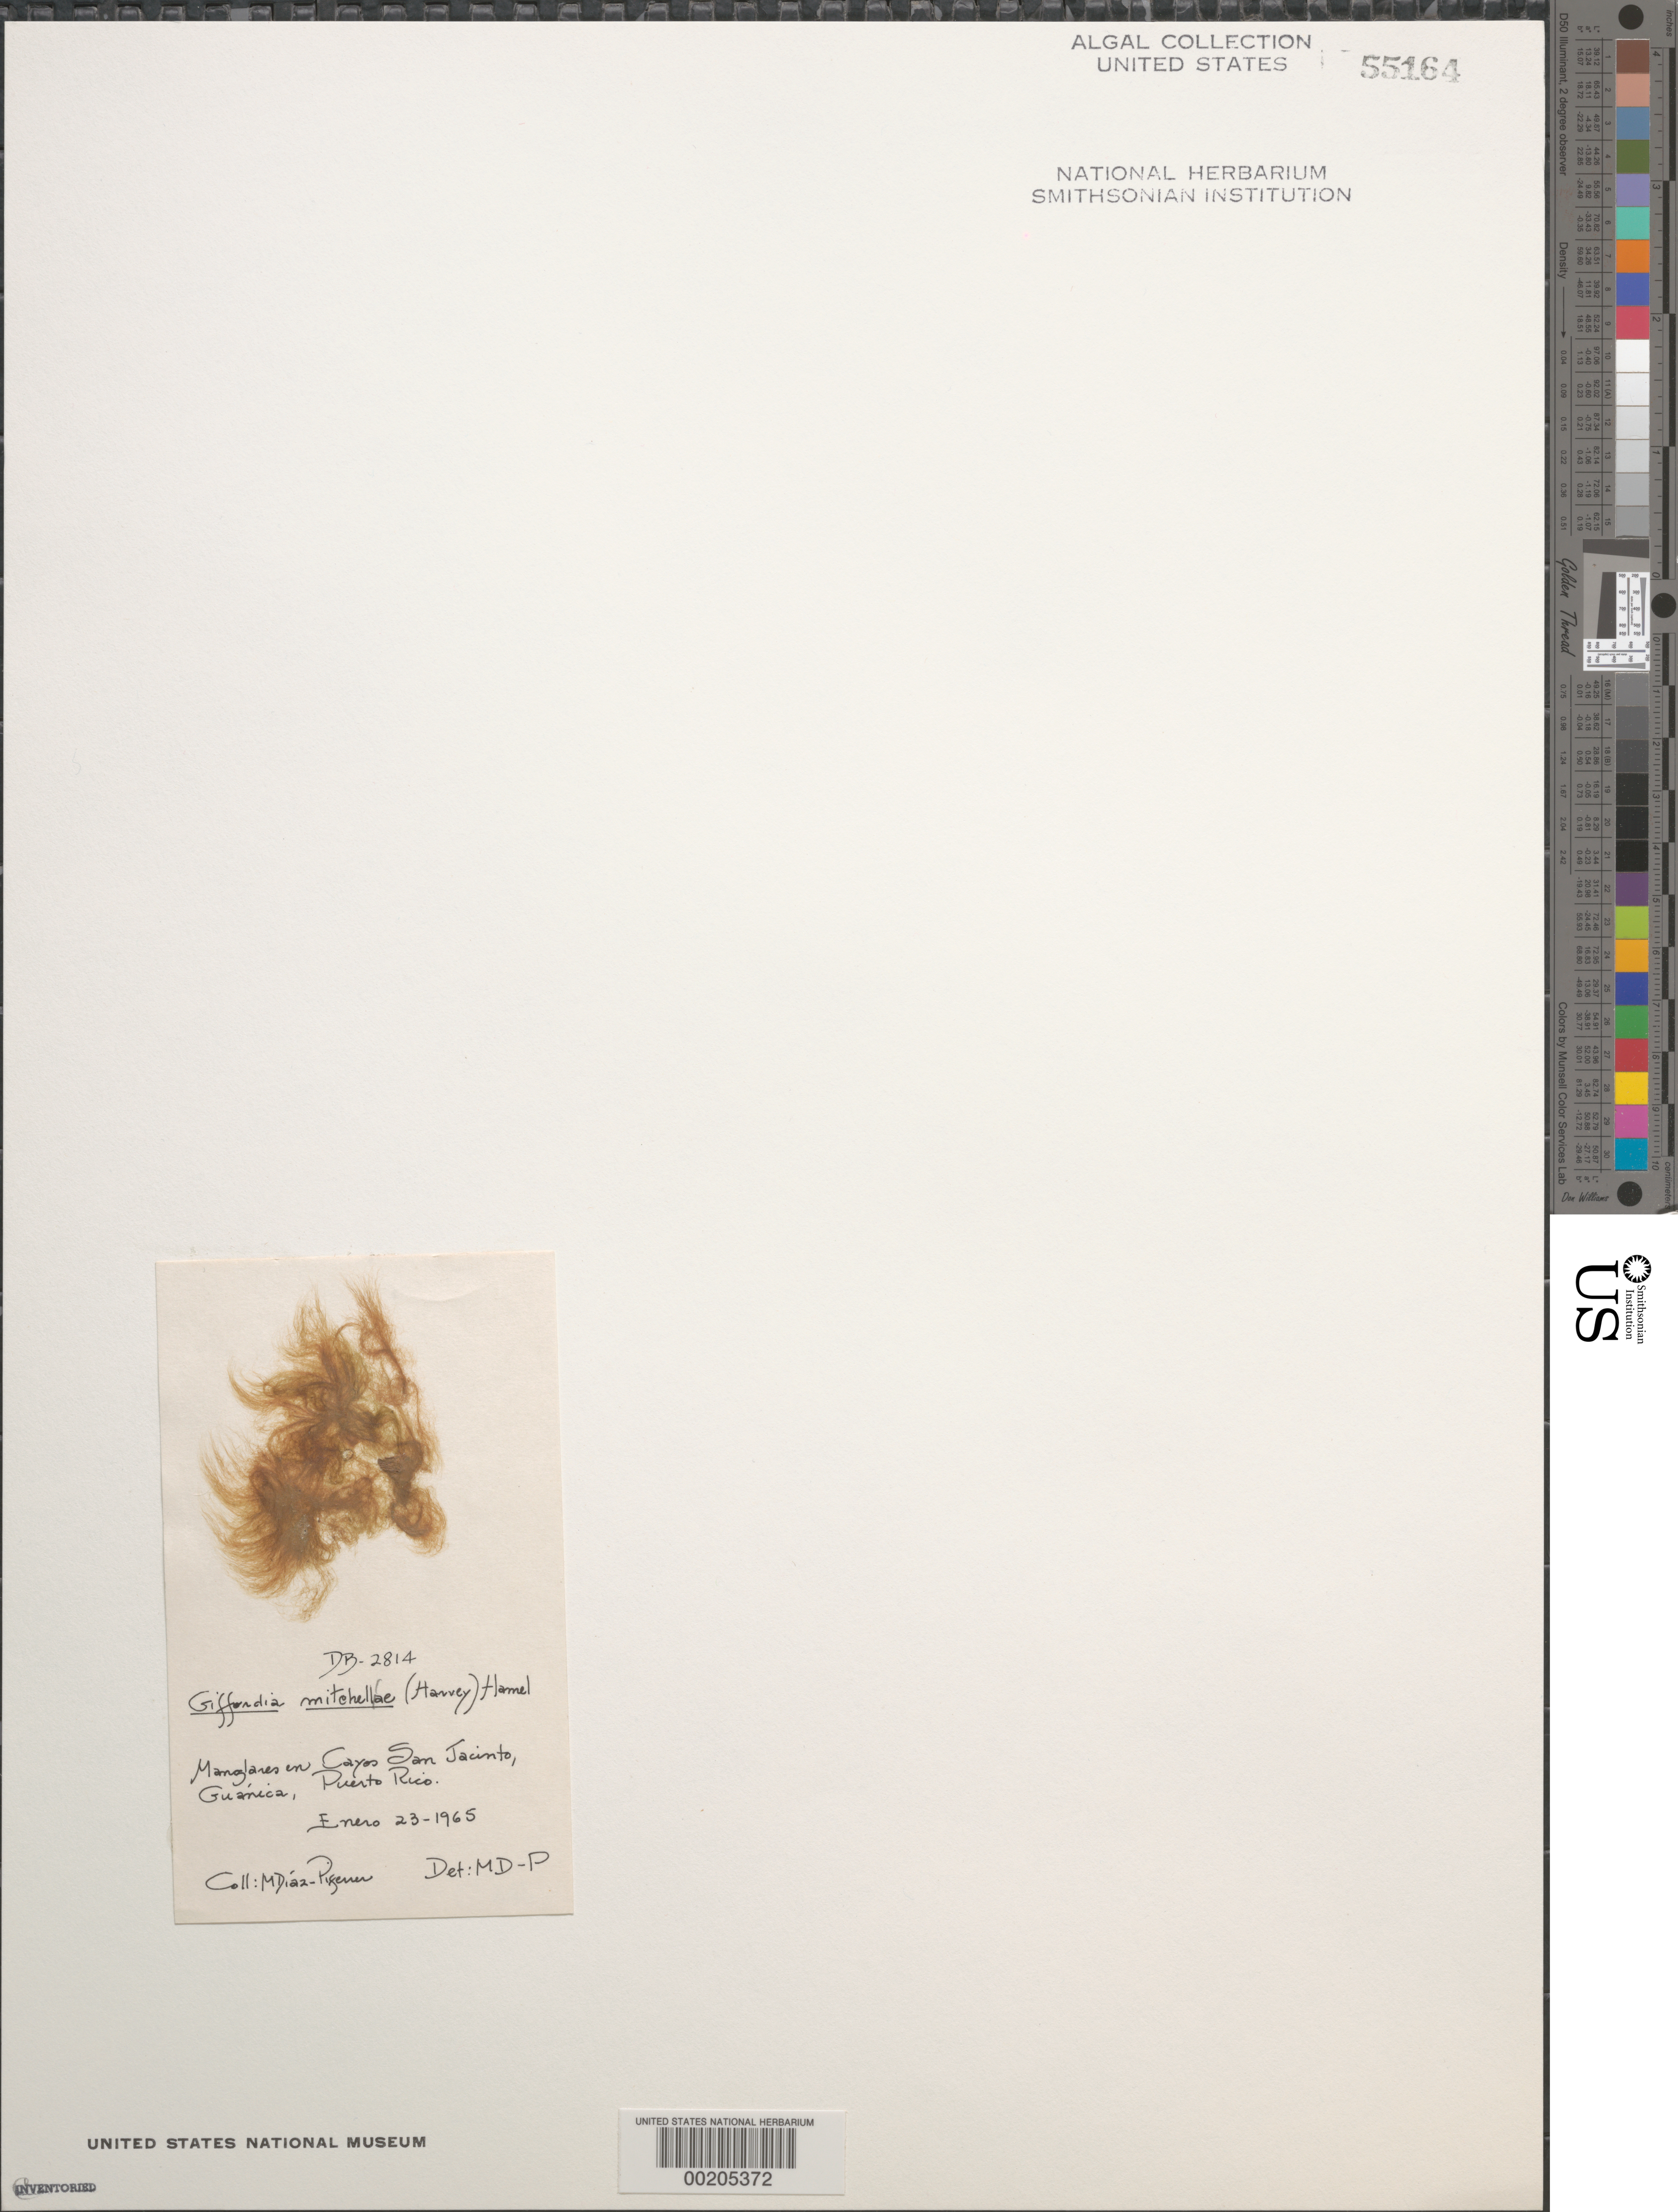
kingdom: Chromista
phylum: Ochrophyta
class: Phaeophyceae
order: Ectocarpales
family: Acinetosporaceae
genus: Feldmannia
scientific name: Feldmannia mitchelliae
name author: (Harv.) H.-S. Kim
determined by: Algae name updating Project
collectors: M. Diaz-Piferrer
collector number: Db-2814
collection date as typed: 23 Jan 1965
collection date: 1965-01-23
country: Puerto Rico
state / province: Guanica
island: Cayos de San Jacinto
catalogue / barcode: US 55164